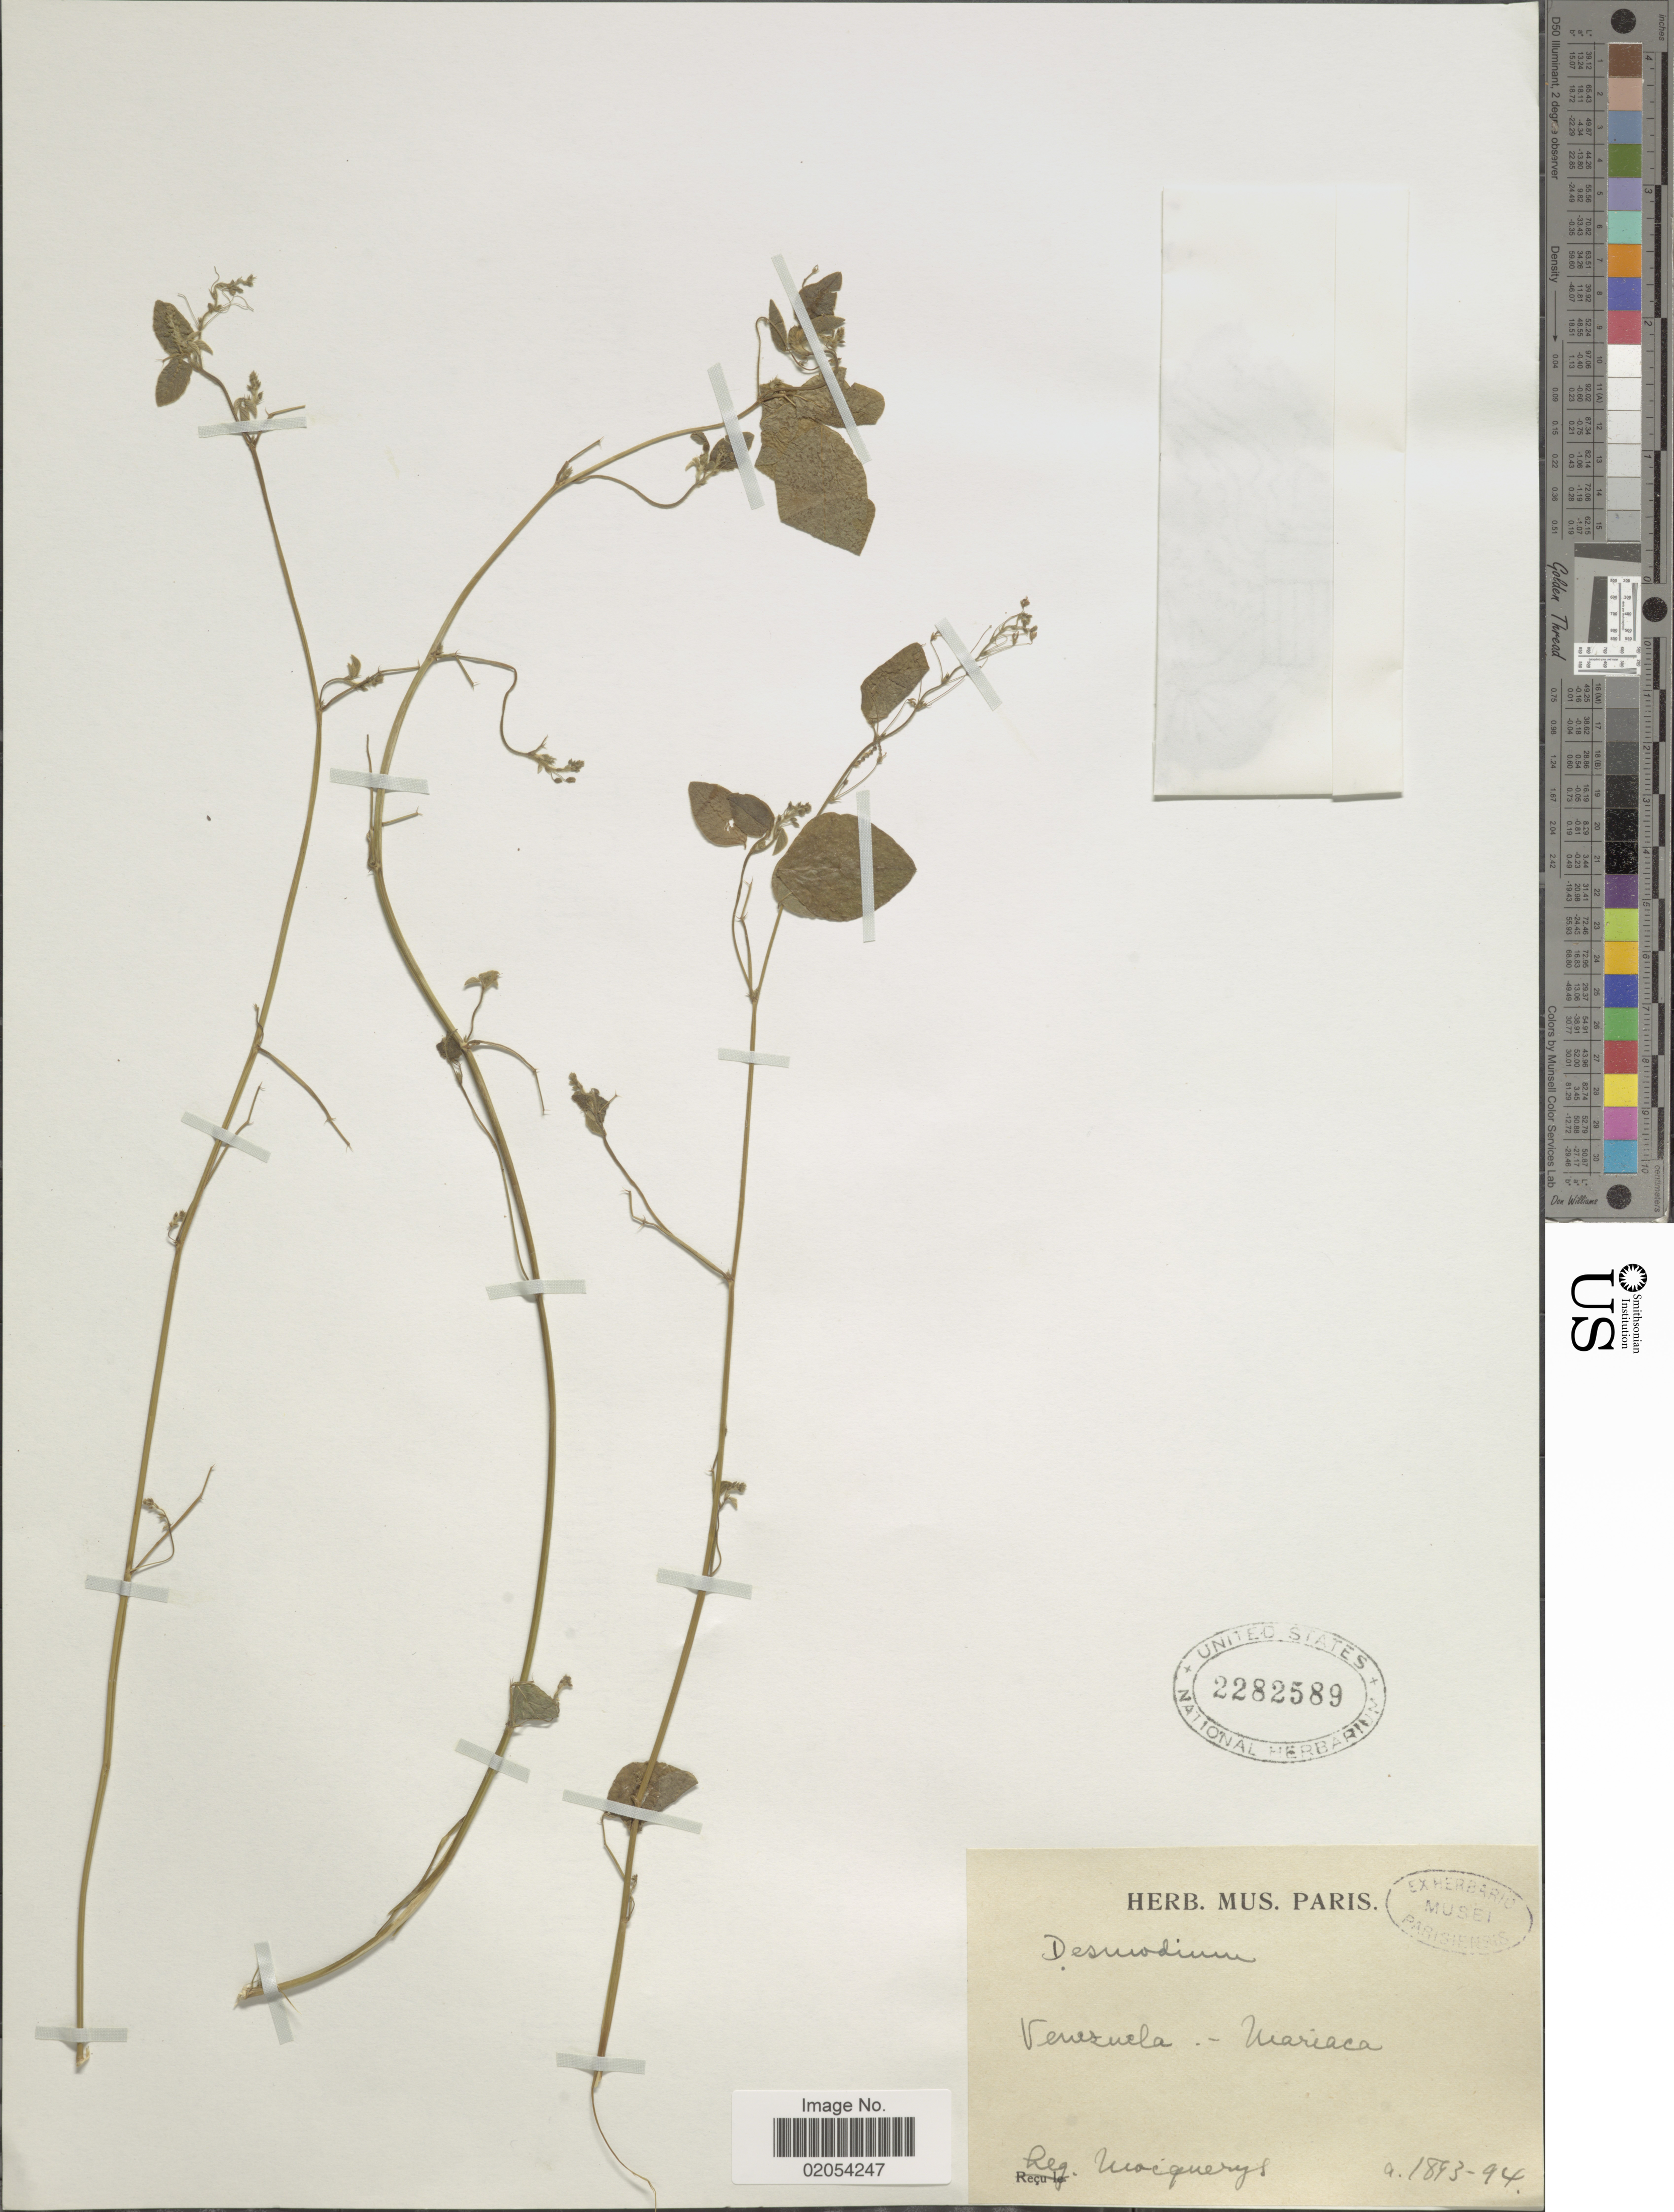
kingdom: Plantae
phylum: Tracheophyta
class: Magnoliopsida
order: Fabales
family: Fabaceae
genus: Desmodium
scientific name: Desmodium sp.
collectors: A. Mocquerys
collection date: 1893/1894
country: Venezuela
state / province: Carabobo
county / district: Diego Ibarra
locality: Mariara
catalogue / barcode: US 2282589